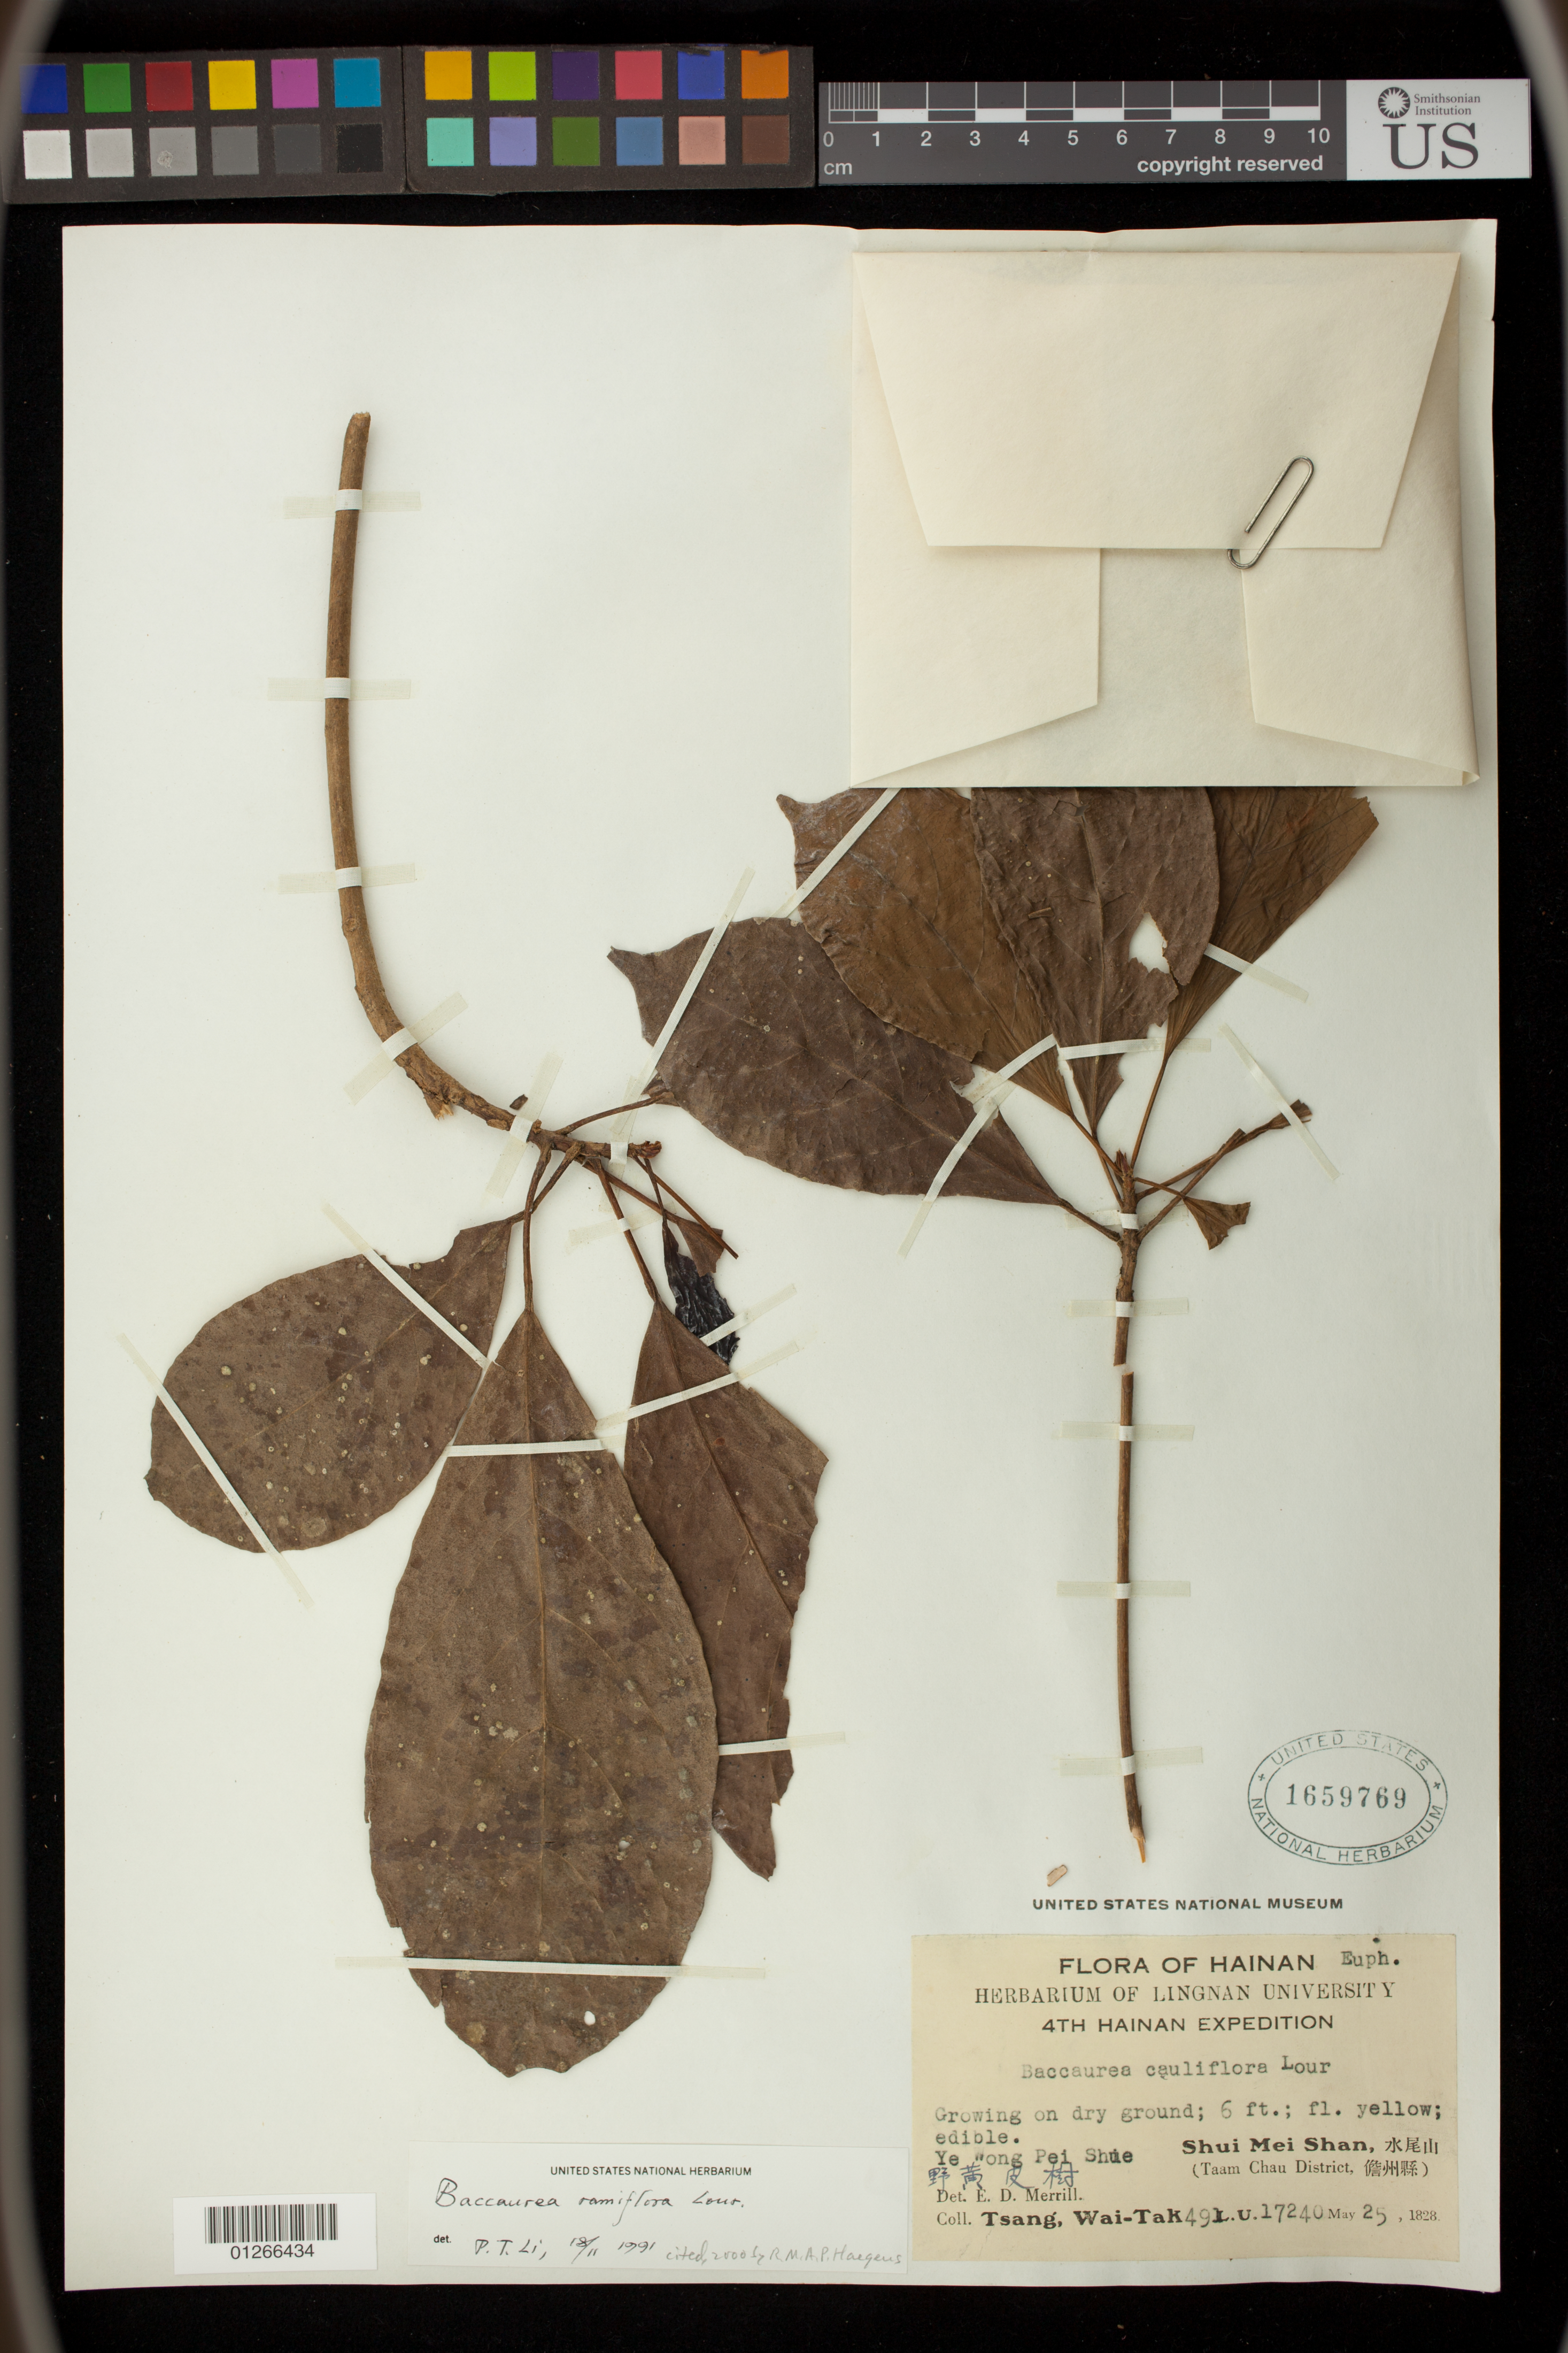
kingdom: Plantae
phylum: Tracheophyta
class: Magnoliopsida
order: Malpighiales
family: Phyllanthaceae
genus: Baccaurea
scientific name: Baccaurea ramiflora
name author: Lour.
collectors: Y. Pei Shue & W. T. Tsang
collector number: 491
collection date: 1828-05-25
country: China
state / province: Hainan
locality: Shui Mei Shan